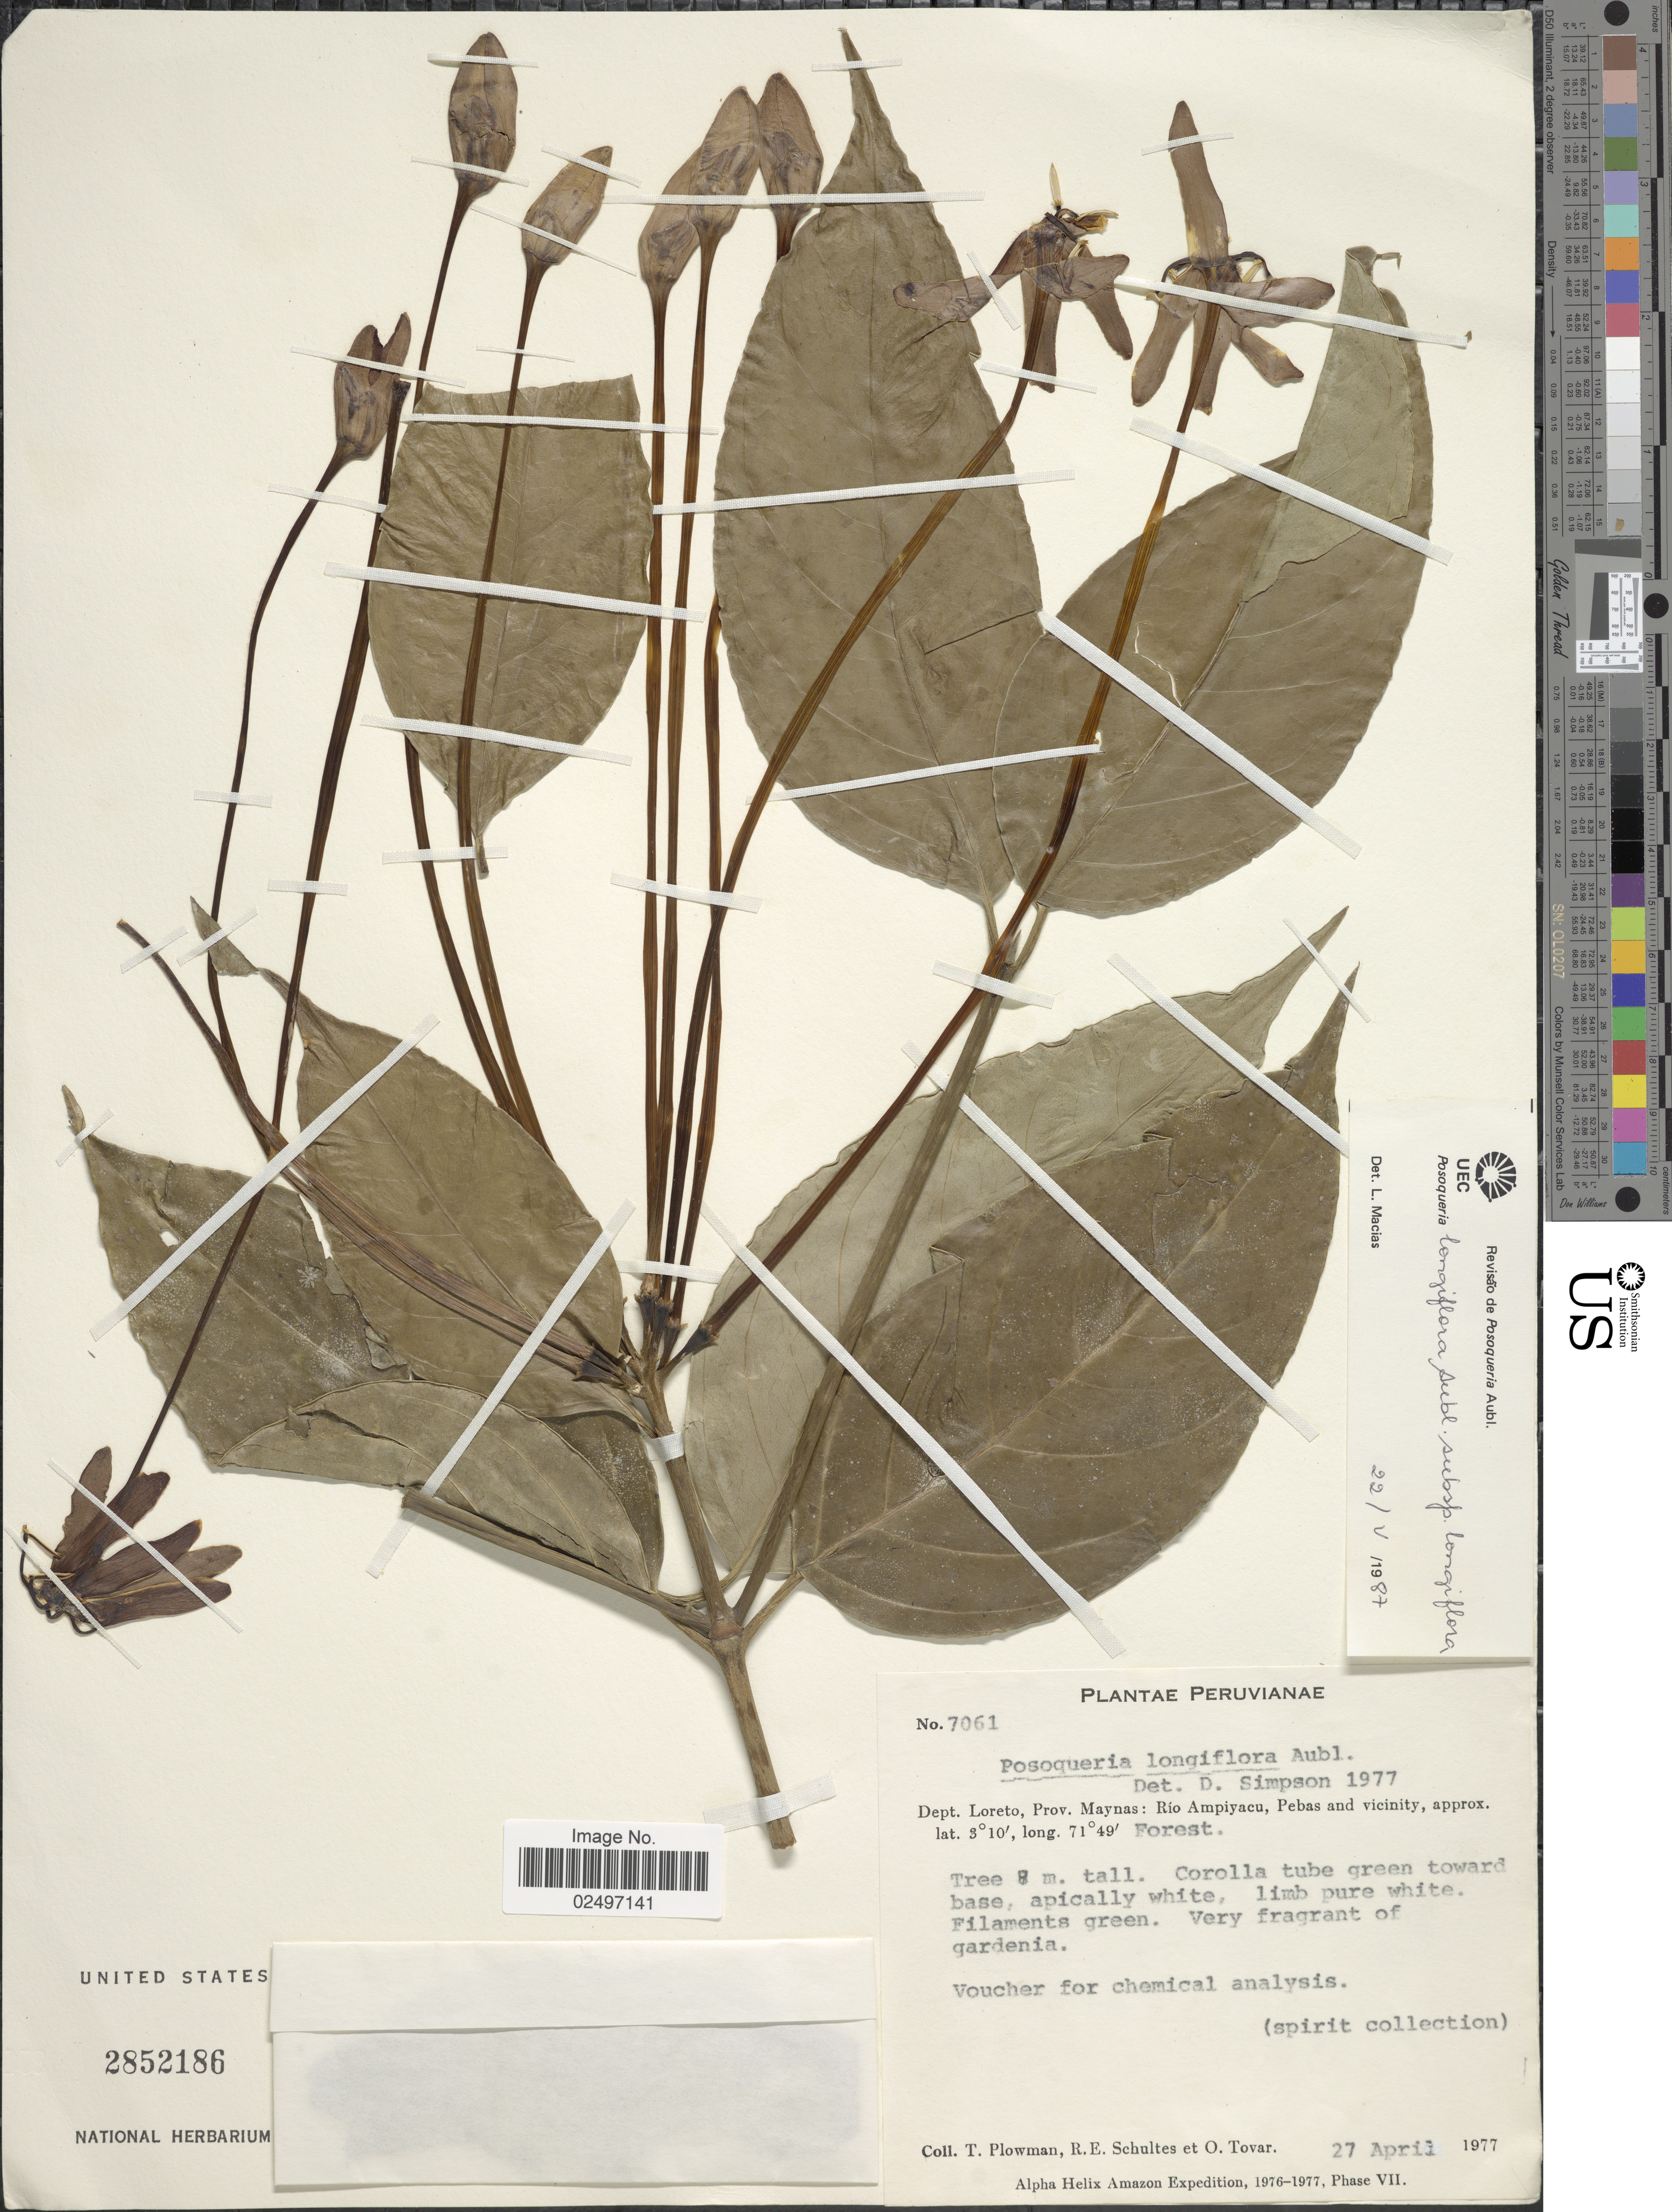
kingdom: Plantae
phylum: Tracheophyta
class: Magnoliopsida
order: Gentianales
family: Rubiaceae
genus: Posoqueria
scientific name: Posoqueria longiflora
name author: Aubl.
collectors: T. Plowman, R. E. Schultes & Ó. Tovar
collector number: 7061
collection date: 1977-04-27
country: Peru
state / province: Loreto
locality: Dept Loreto, Prov Maynas: Río Maynas: Río Ampiyacu, Pebas and vicinity, Forest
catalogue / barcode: US 2852186